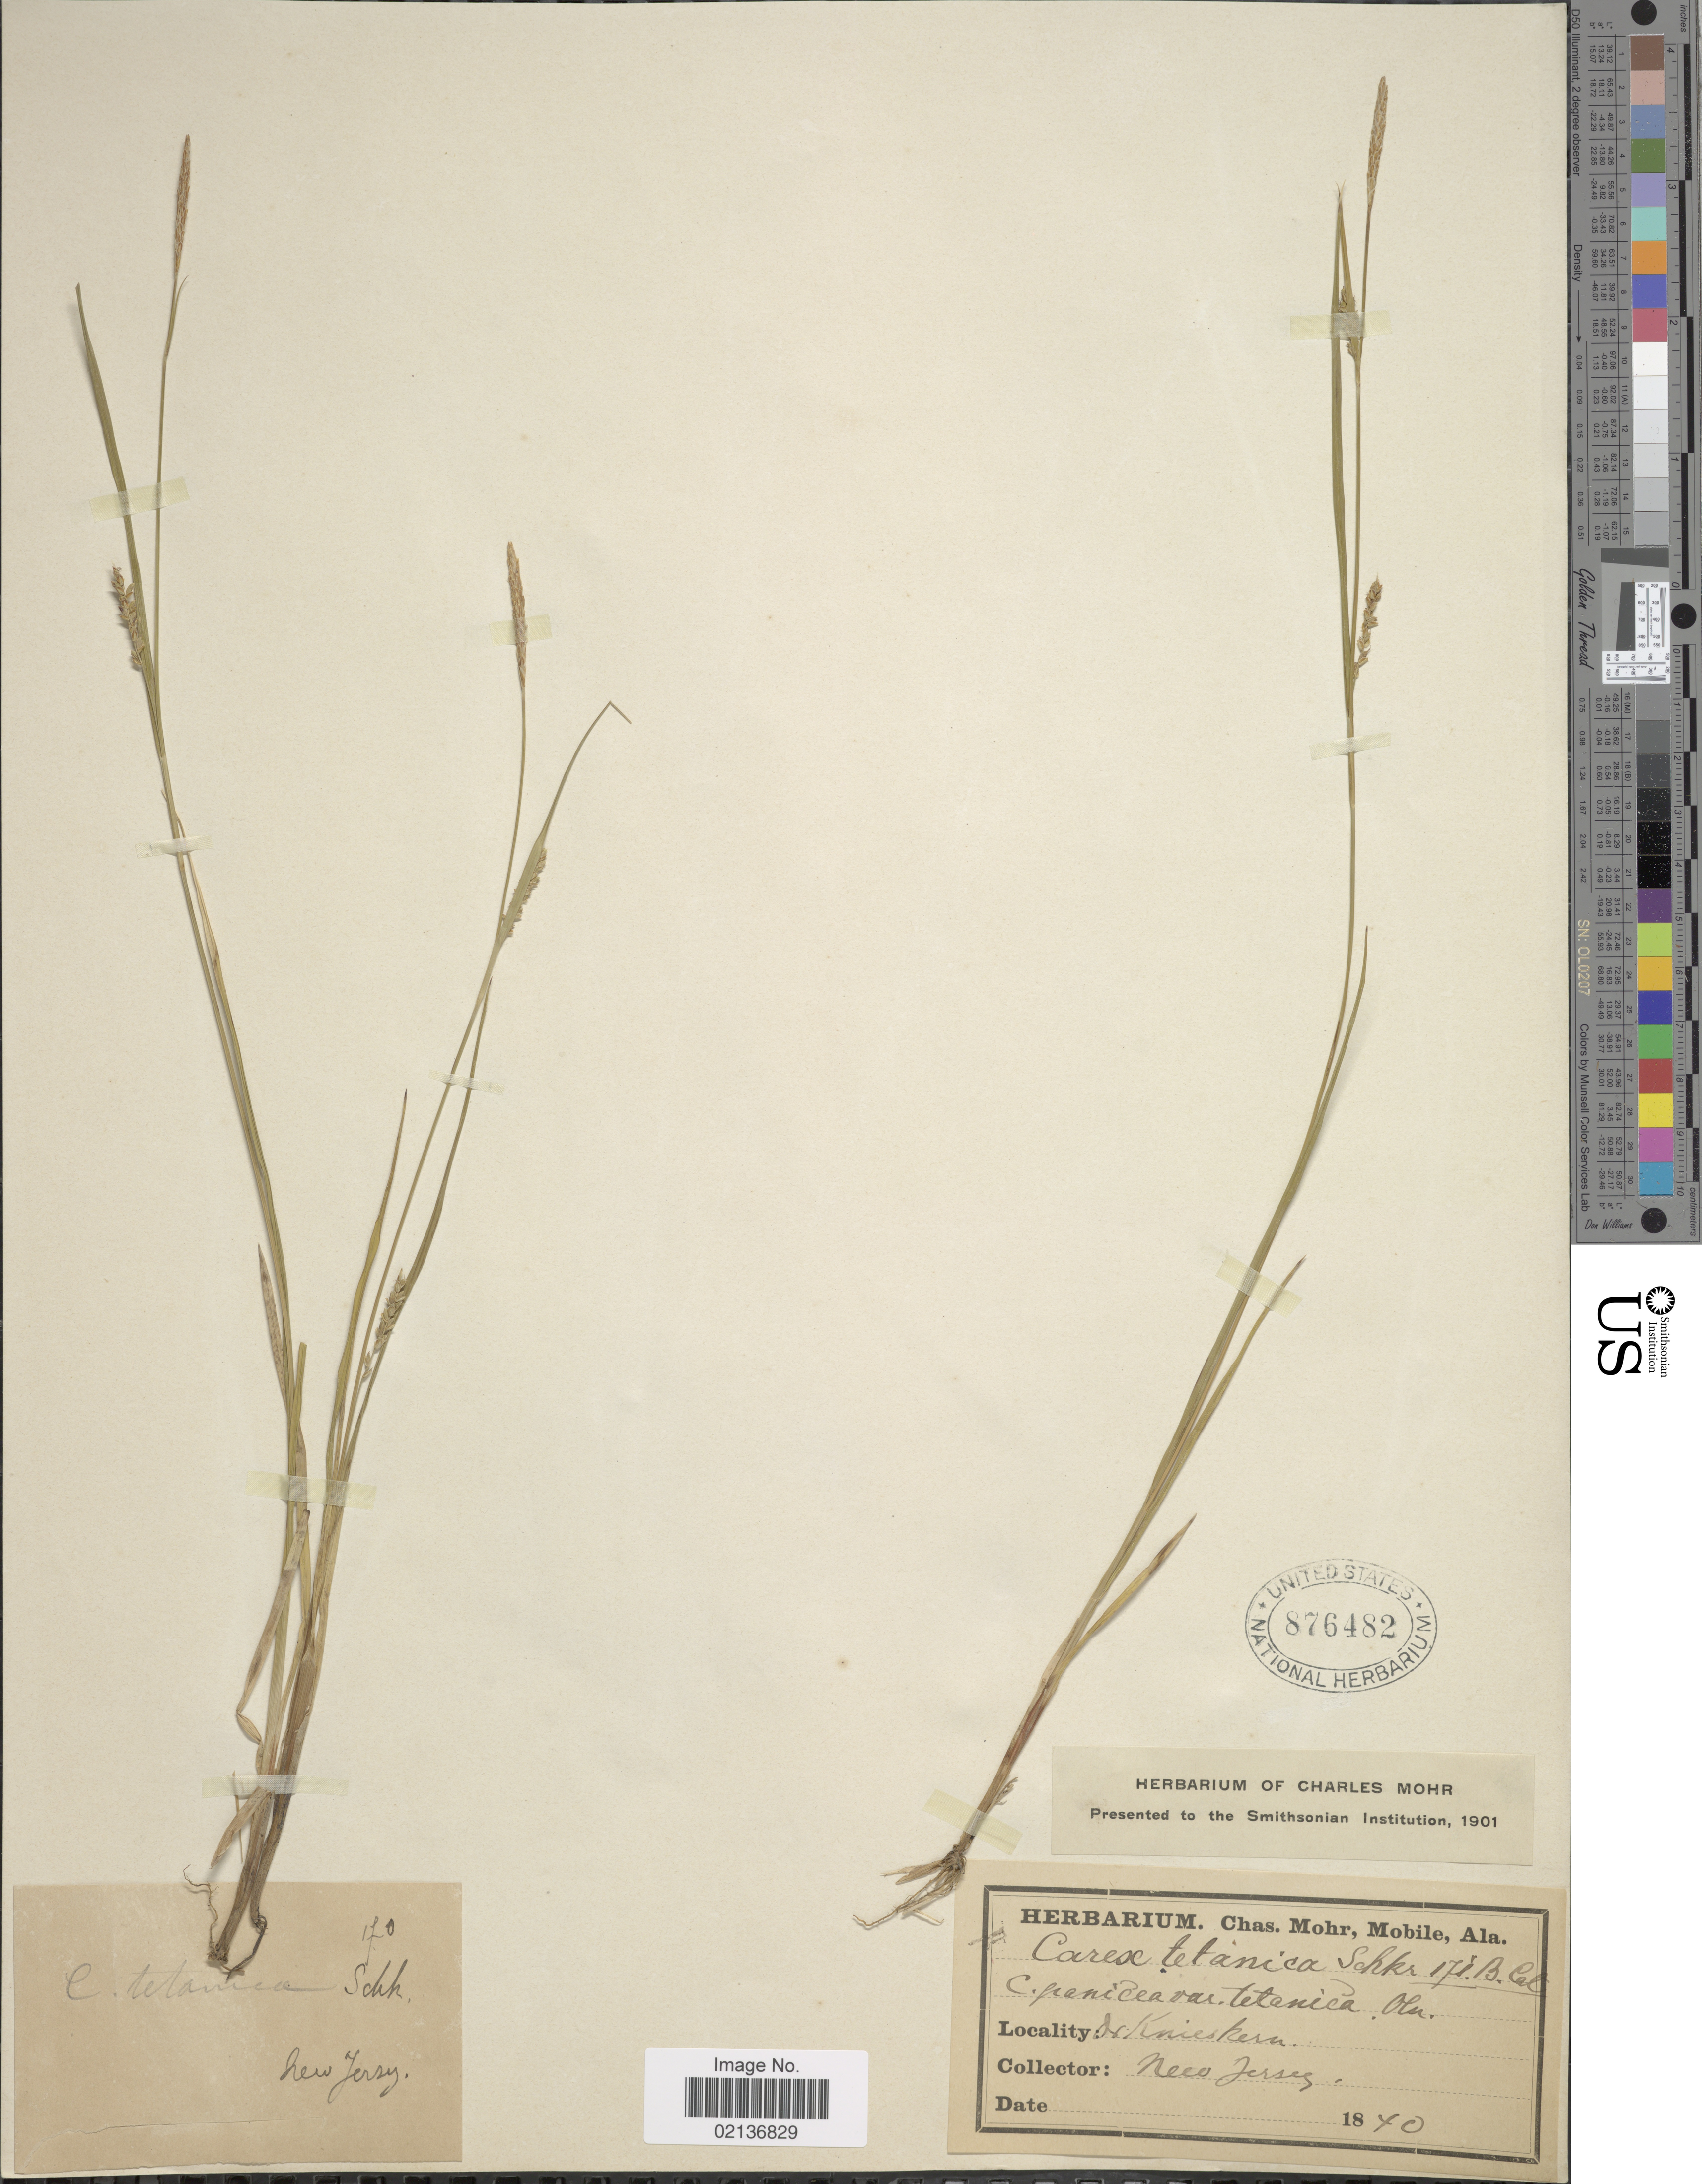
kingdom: Plantae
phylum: Tracheophyta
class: Liliopsida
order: Poales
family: Cyperaceae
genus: Carex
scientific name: Carex tetanica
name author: Schkuhr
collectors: P. D. Knieskern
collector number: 170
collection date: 1840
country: United States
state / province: New Jersey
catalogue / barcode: US 876482